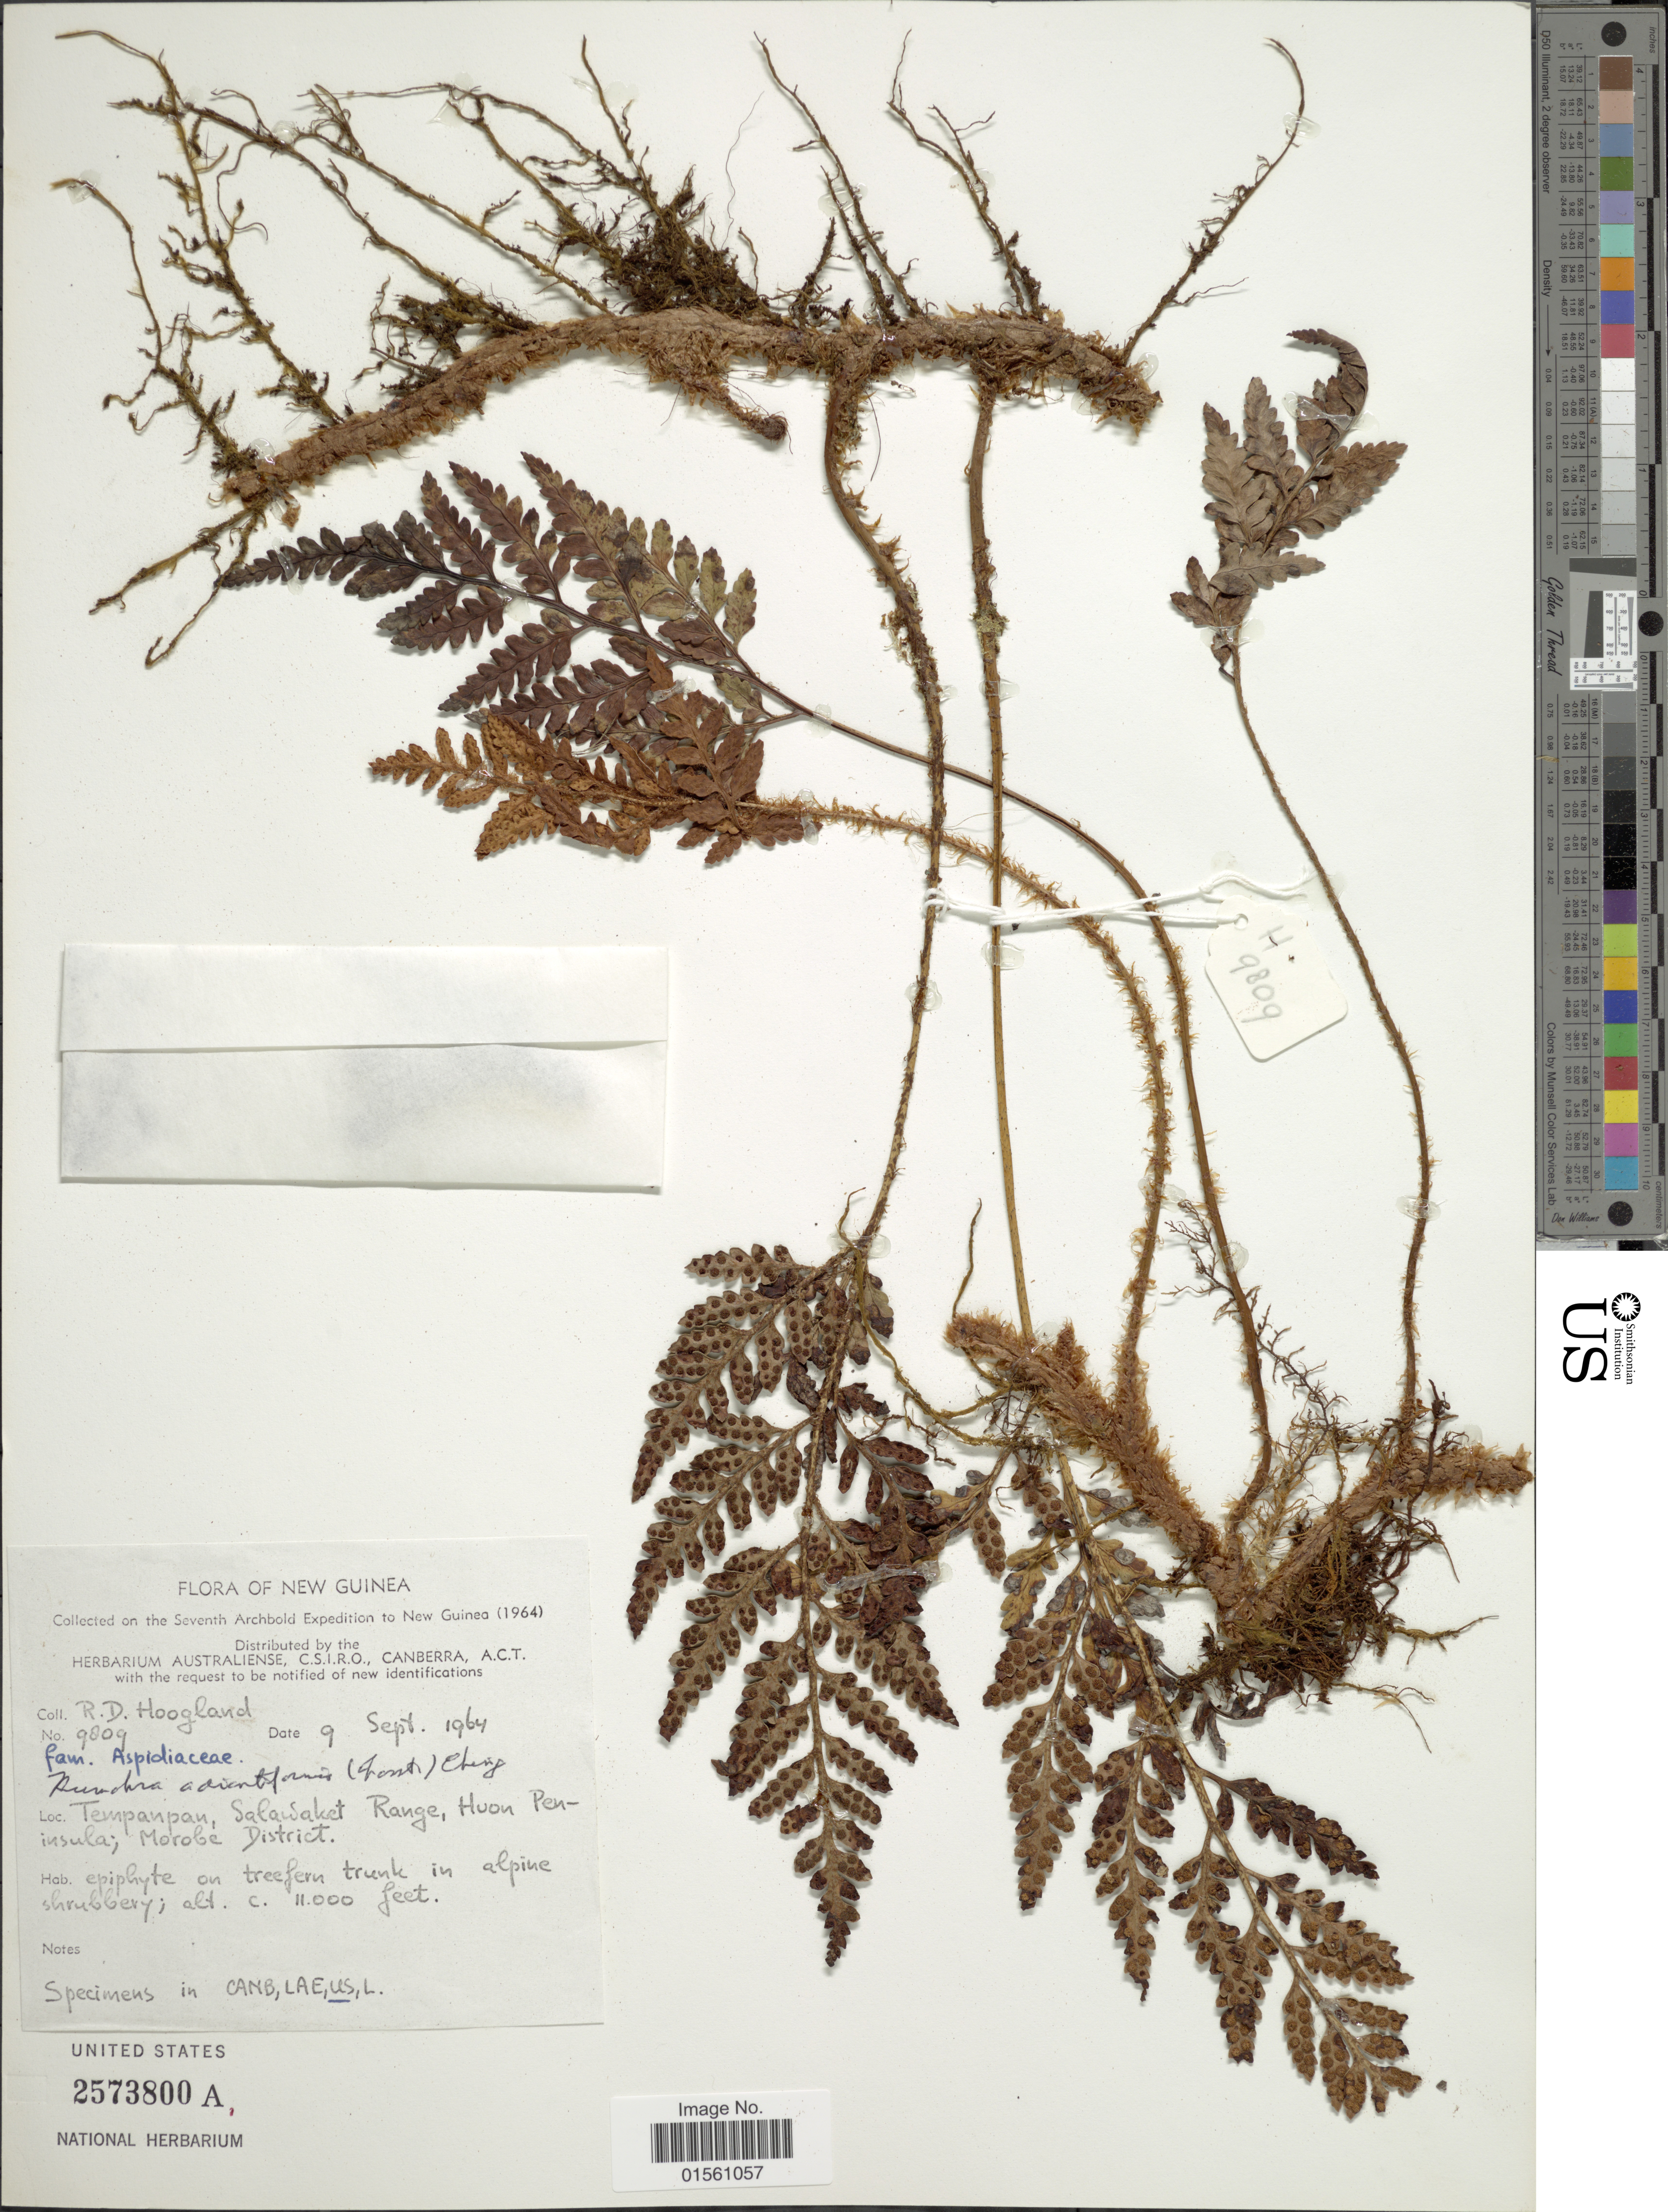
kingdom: Plantae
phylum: Tracheophyta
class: Polypodiopsida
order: Polypodiales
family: Dryopteridaceae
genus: Rumohra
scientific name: Rumohra adiantiformis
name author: (G. Forst.) Ching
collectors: R. D. Hoogland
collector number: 9809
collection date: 1964-09-09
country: Papua New Guinea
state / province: Morobe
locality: New Guinea, Tempanpan, Salawaket Range, Huon Peninsula, Morobe District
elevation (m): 3353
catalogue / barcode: US 2573800A